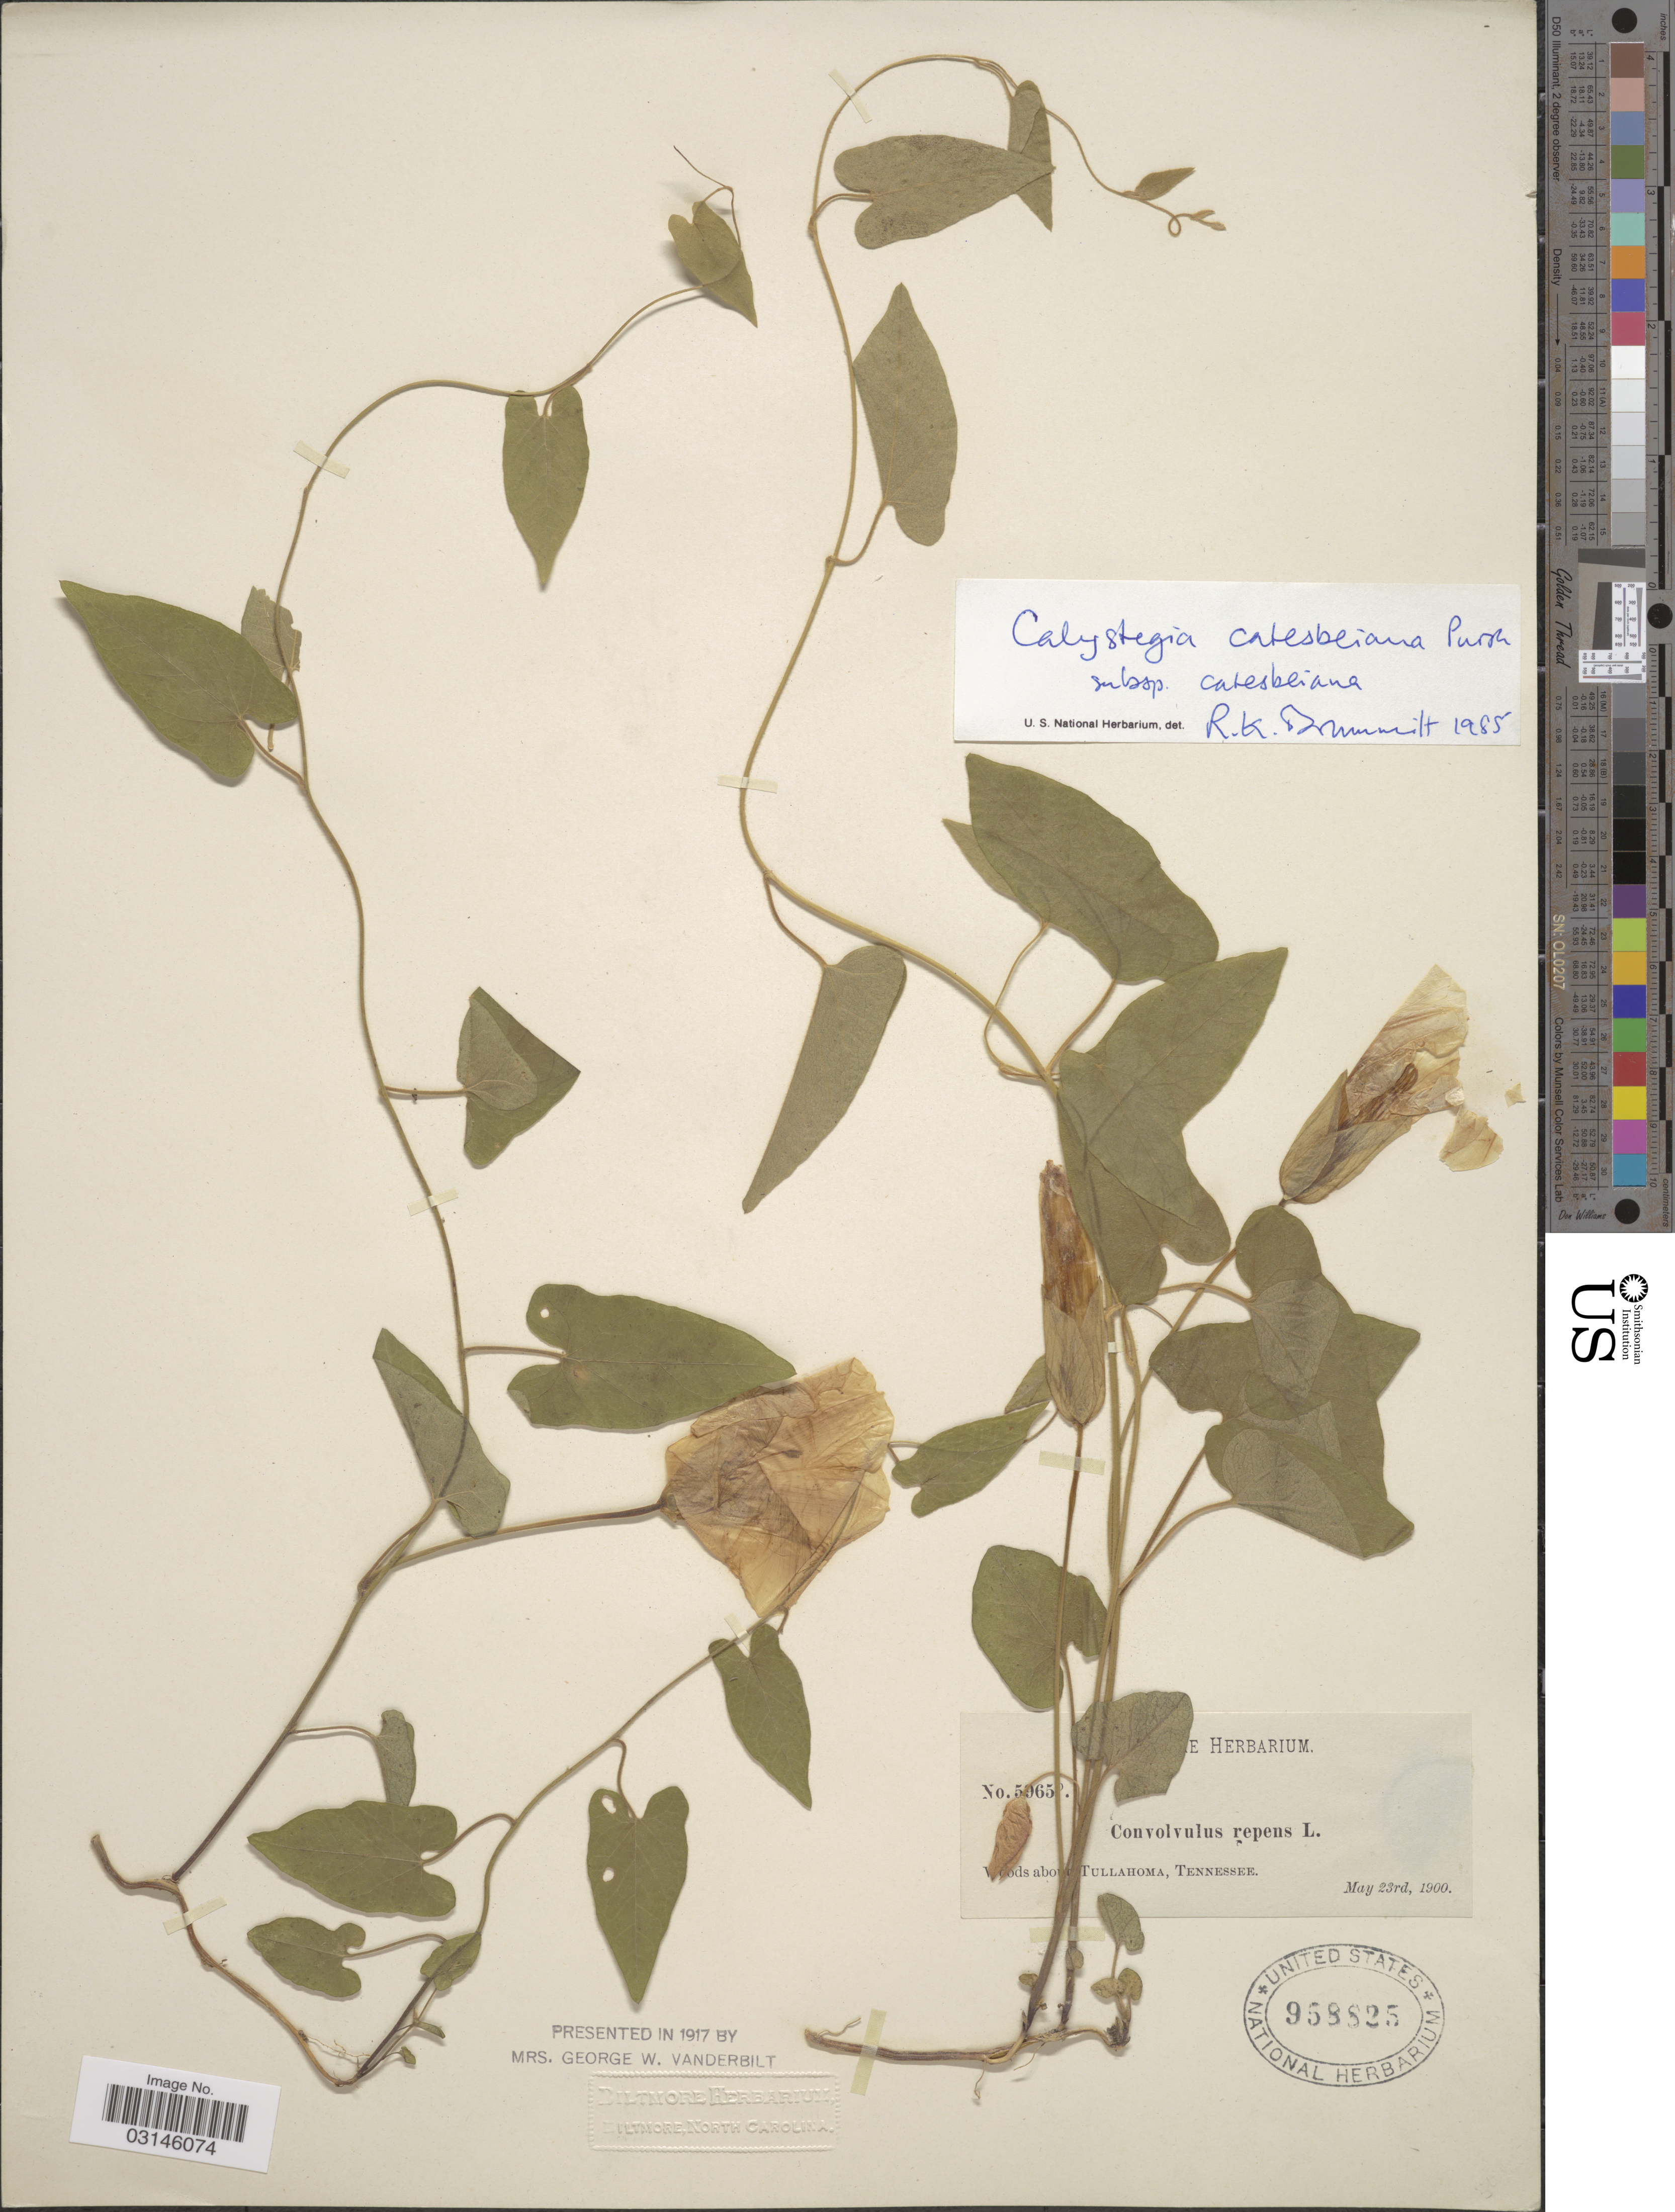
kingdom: Plantae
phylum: Tracheophyta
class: Magnoliopsida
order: Solanales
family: Convolvulaceae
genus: Calystegia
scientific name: Calystegia catesbeiana subsp. catesbeiana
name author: Brummitt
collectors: ex herb. Biltmore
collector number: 5965b*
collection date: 1900-05-23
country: United States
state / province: Tennessee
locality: Woods about Tullahoma.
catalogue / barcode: US 958825